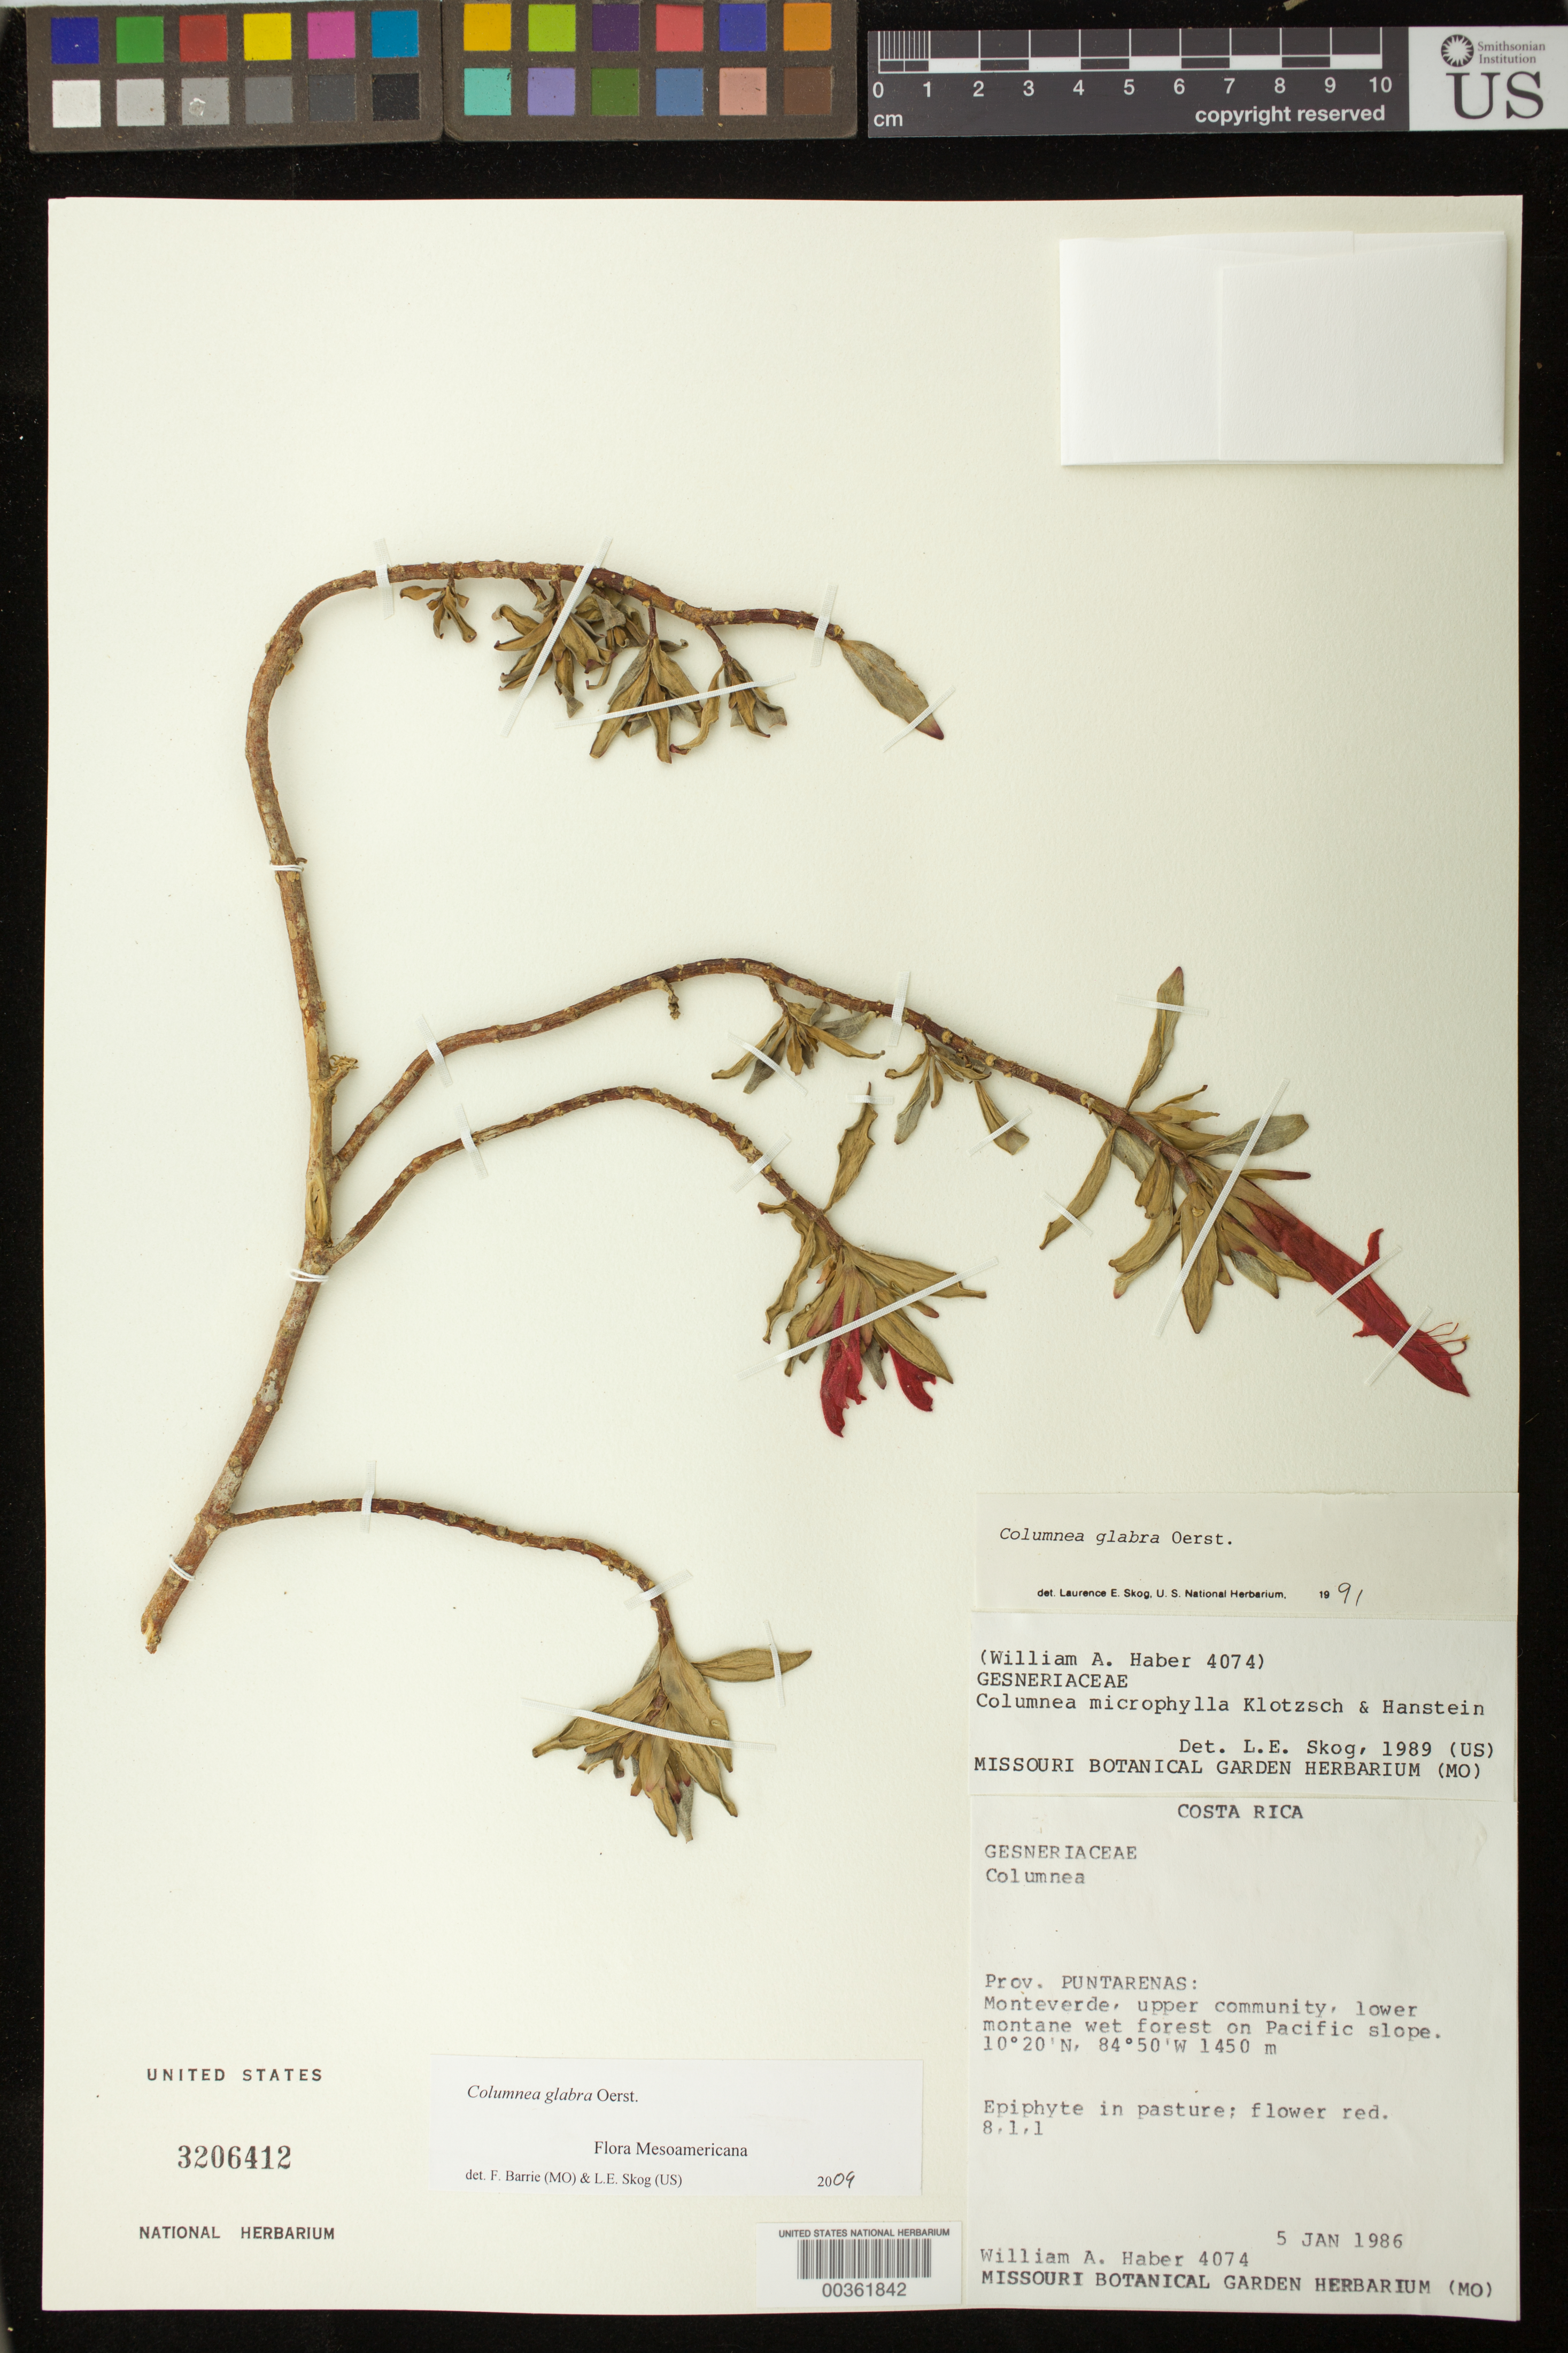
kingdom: Plantae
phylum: Tracheophyta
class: Magnoliopsida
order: Lamiales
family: Gesneriaceae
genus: Columnea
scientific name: Columnea glabra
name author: Oerst.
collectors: W. A. Haber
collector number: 4074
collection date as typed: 05 Jan 1986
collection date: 1986-01-05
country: Costa Rica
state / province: Puntarenas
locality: Monteverde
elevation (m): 1450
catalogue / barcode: US 3206412